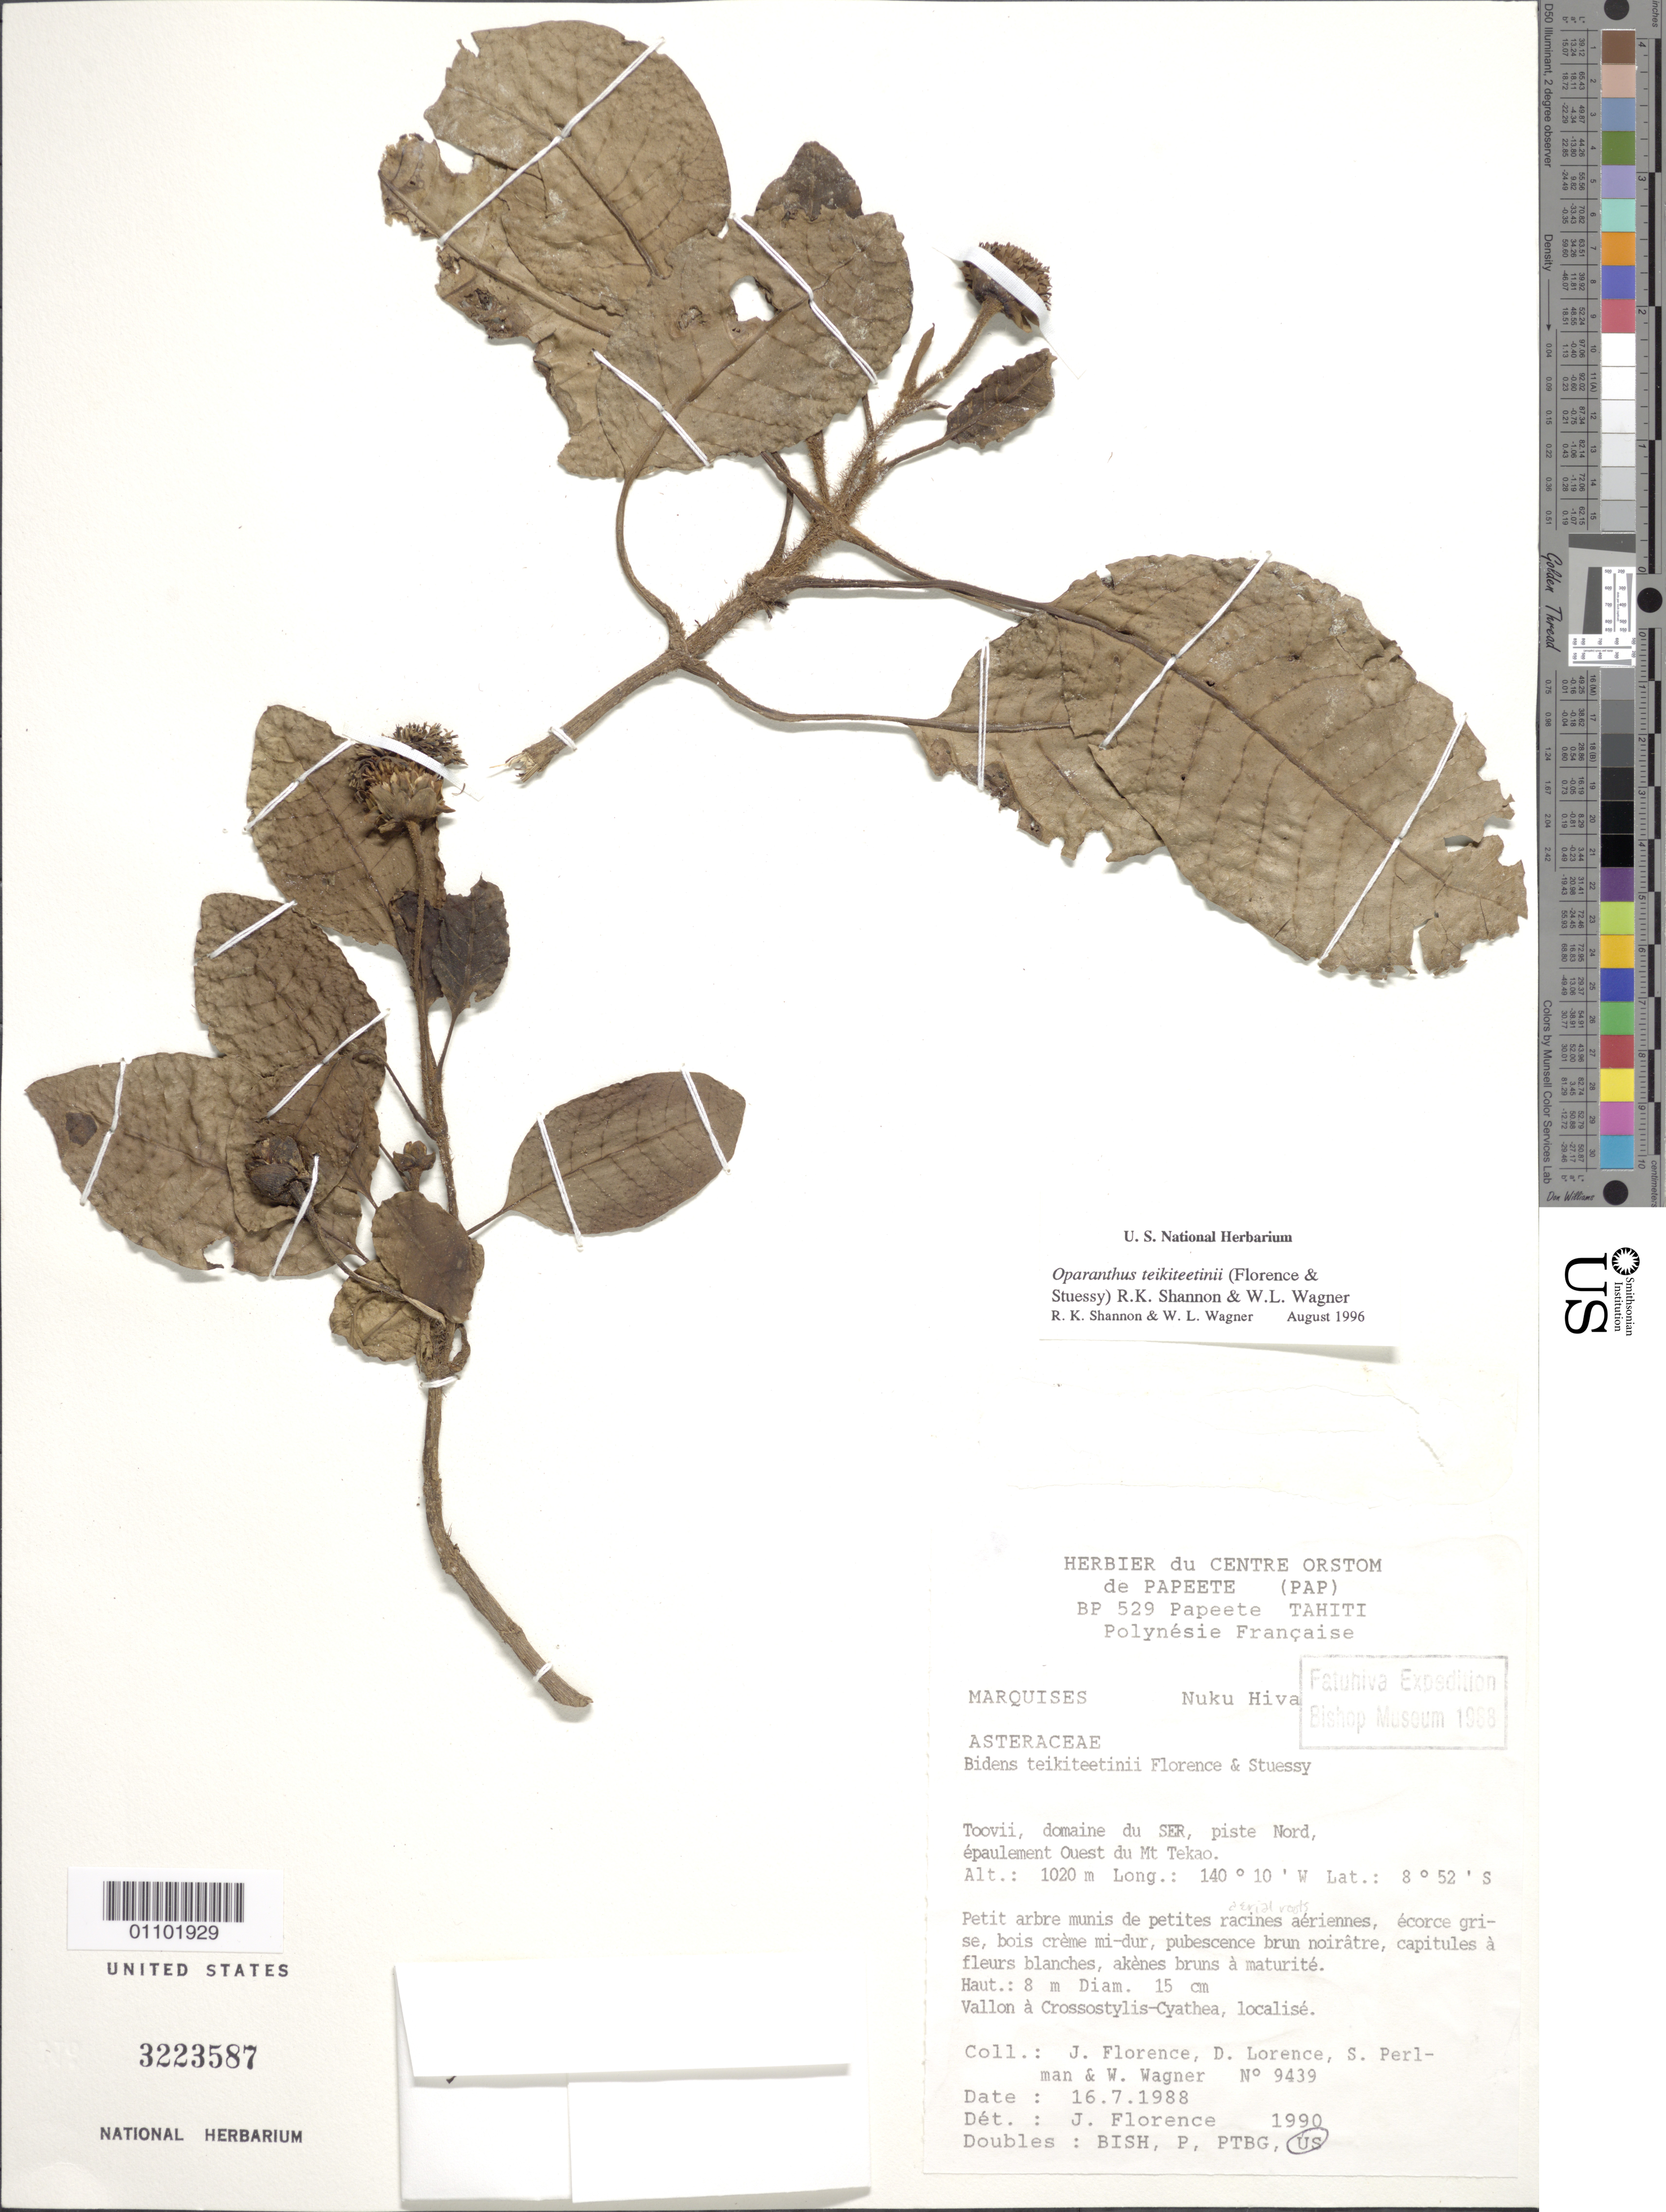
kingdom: Plantae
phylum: Tracheophyta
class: Magnoliopsida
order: Asterales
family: Asteraceae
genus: Oparanthus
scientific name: Oparanthus teikiteetinii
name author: (J. Florence & Steussy) R.K. Shannon & W.L. Wagner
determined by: Shannon, R. K.; Wagner, W. L.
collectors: J. Florence, D. Lorence, S. P. Perlman & W. L. Wagner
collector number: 9439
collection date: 1988-07-16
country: French Polynesia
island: Nuku Hiva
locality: Toovii, station du SER, piste N, épaulement W du Mt. Tekao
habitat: Vallon à Crossostylis-Cyathea, localisé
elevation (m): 1020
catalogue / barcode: US 3223587